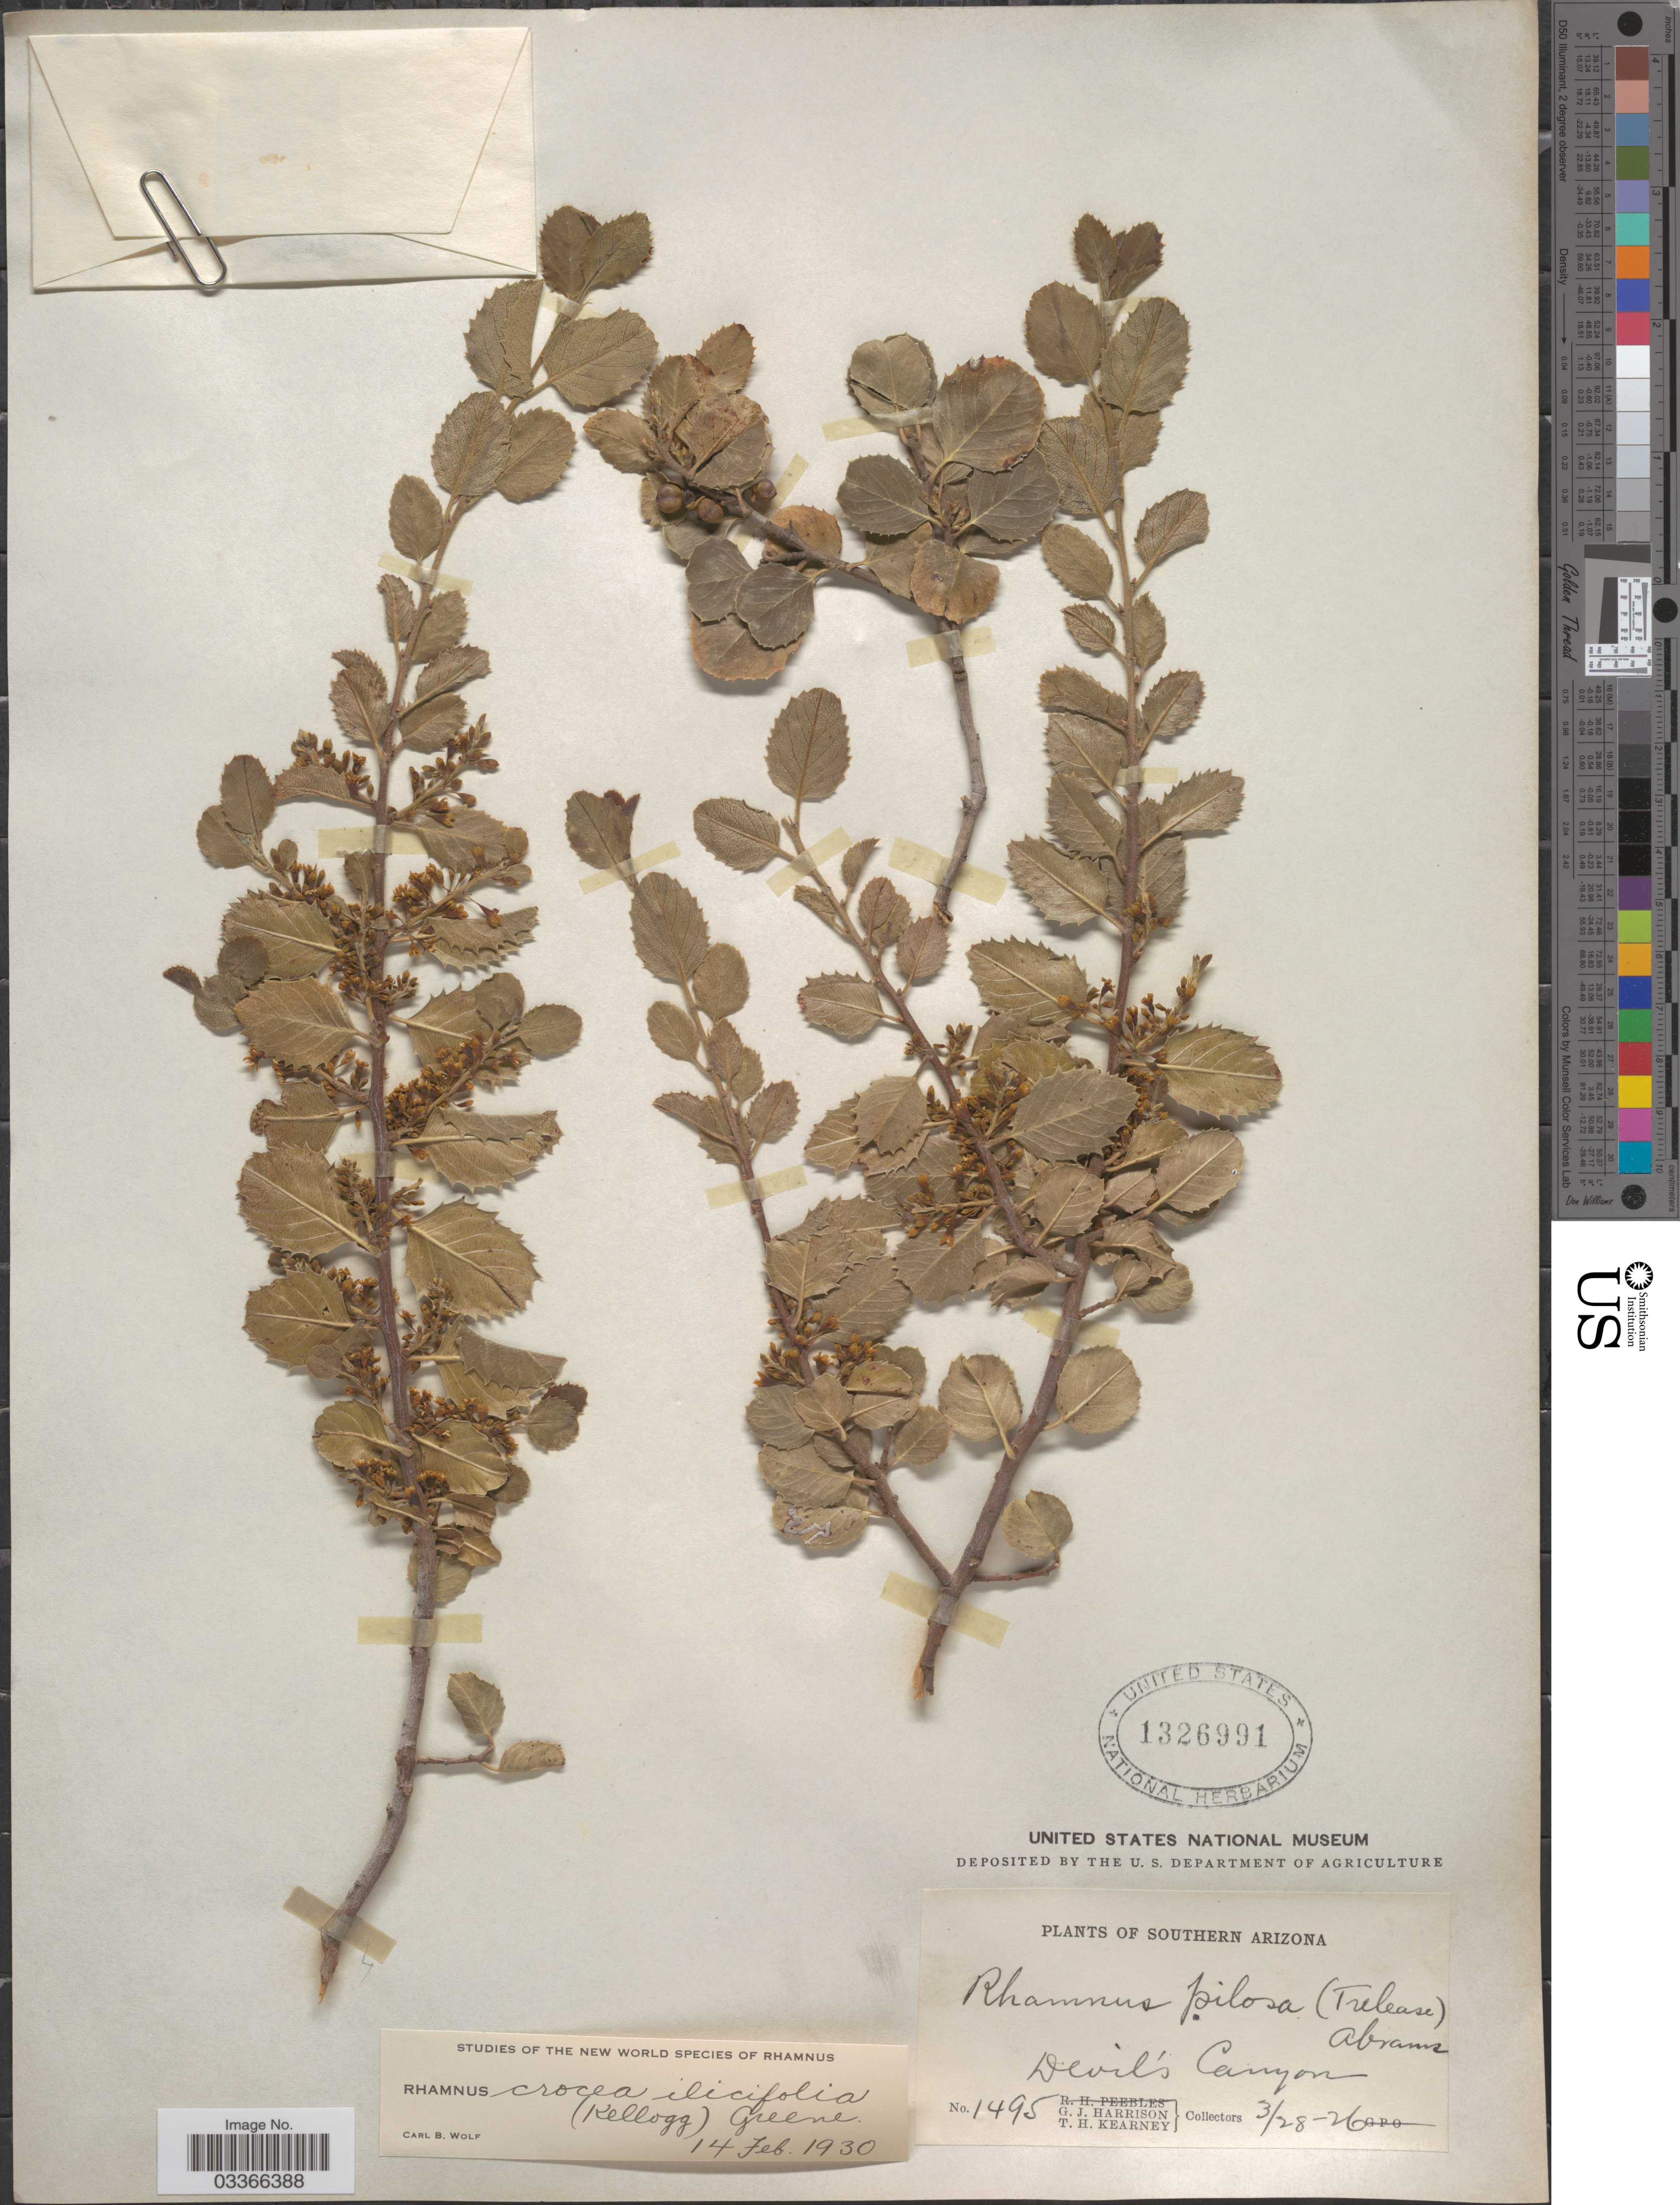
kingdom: Plantae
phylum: Tracheophyta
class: Magnoliopsida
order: Rosales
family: Rhamnaceae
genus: Rhamnus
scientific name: Rhamnus crocea var. ilicifolia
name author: (Kellogg) Greene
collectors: G. J. Harrison & T. H. Kearney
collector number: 1495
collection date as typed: Transcribed d/m/y: 28/3/26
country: United States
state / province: Arizona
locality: Southern Arizona. Devil's Canyon.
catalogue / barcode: US 1326991